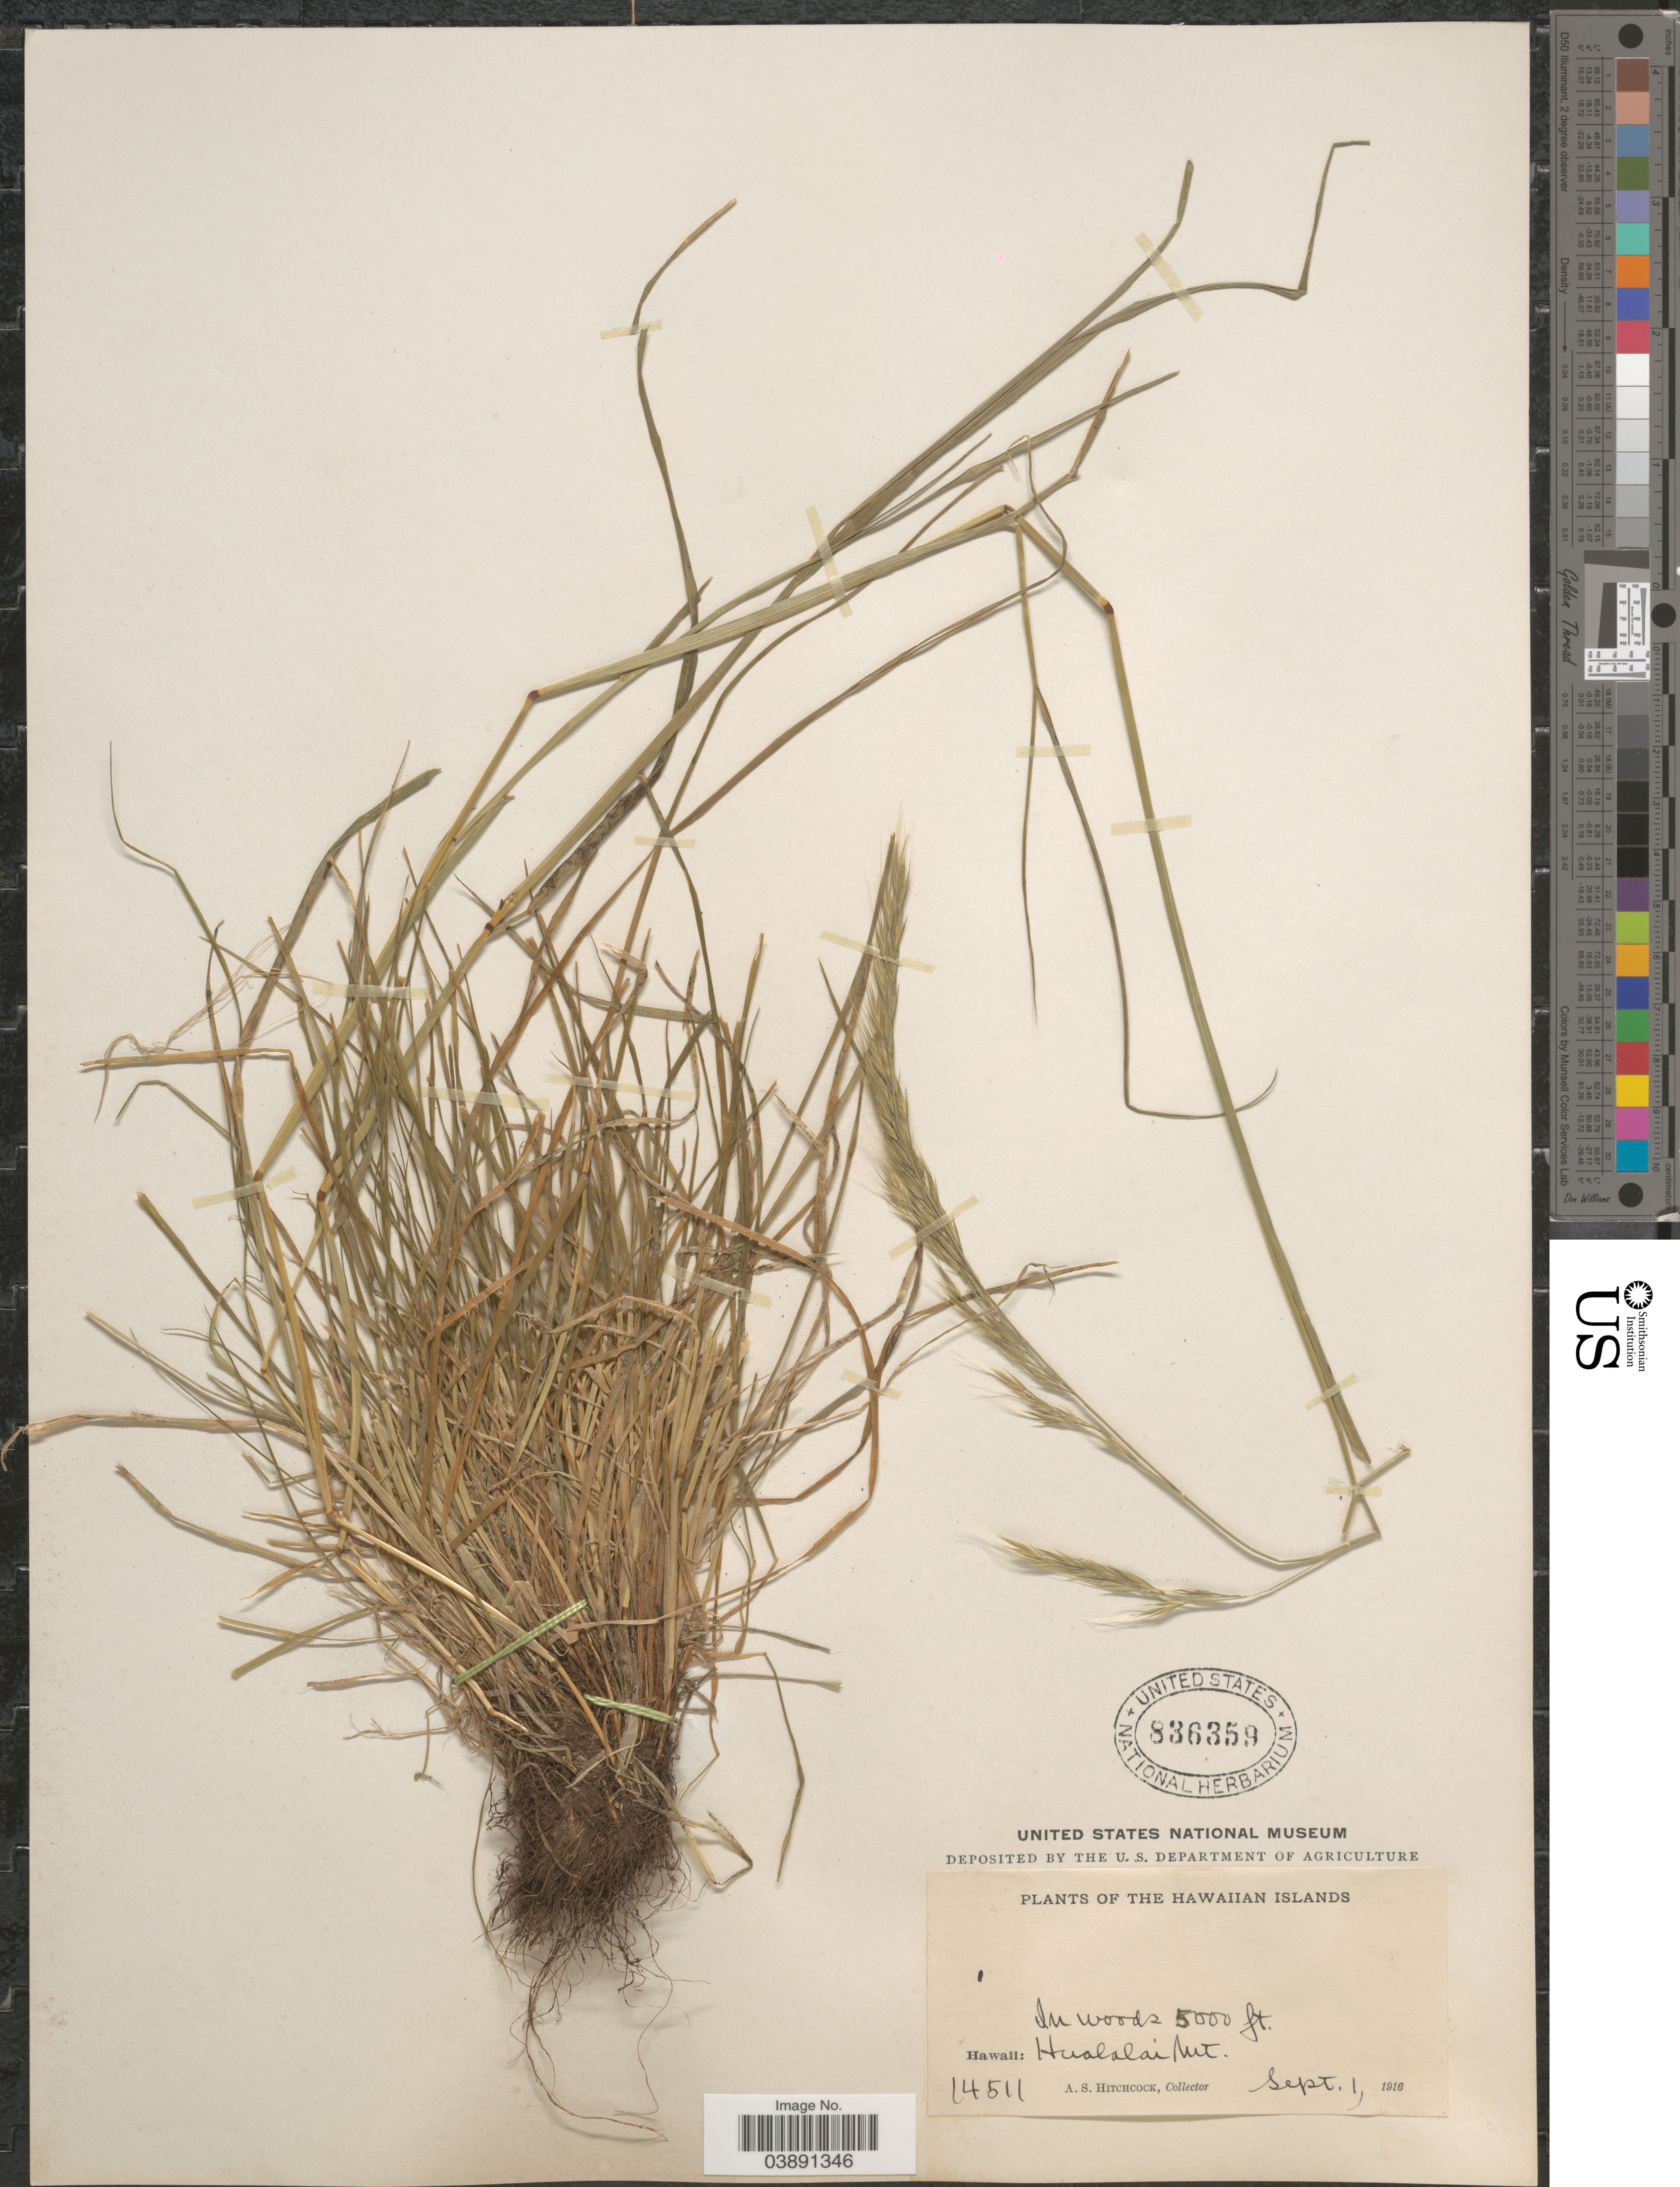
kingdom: Plantae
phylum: Tracheophyta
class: Liliopsida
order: Poales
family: Poaceae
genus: Festuca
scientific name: Festuca bromoides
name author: L.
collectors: A. S. Hitchcock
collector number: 14511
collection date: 1916-09-01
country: United States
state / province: Hawaii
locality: The Hawaiian Islands. Hualalai Mt.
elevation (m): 1524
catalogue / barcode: US 836359